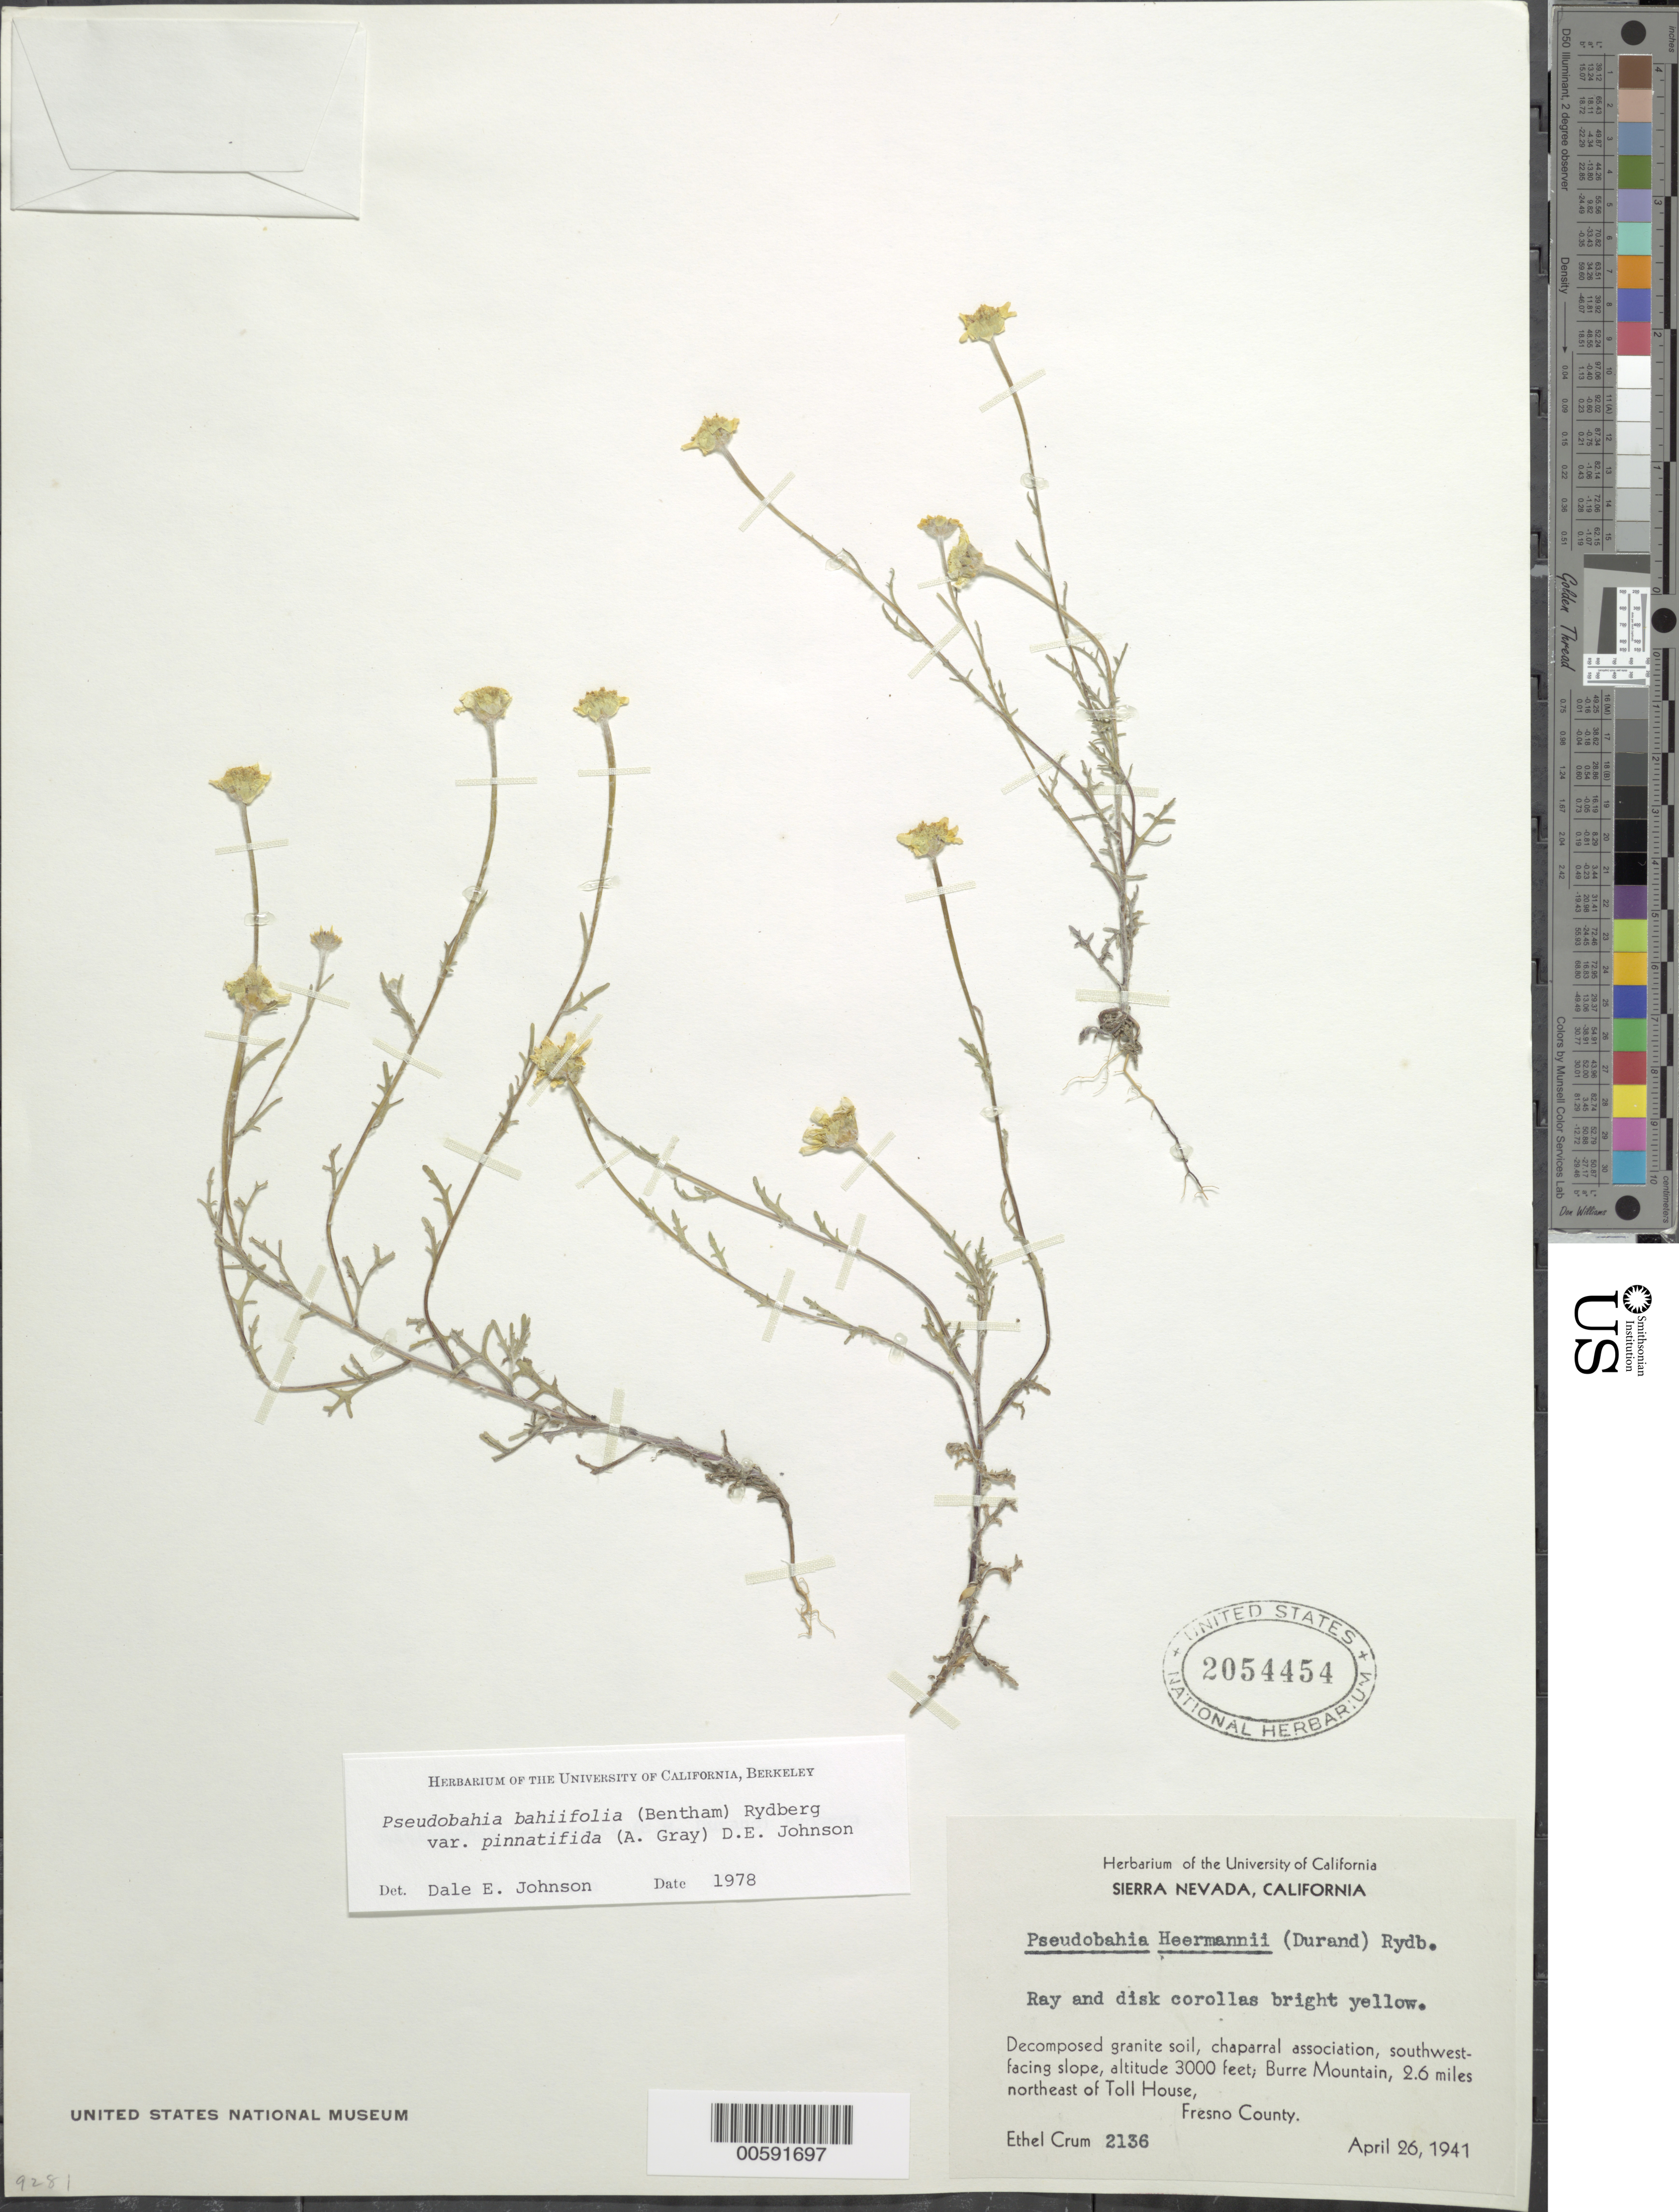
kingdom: Plantae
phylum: Tracheophyta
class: Magnoliopsida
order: Asterales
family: Asteraceae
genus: Pseudobahia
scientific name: Pseudobahia bahiifolia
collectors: E. Crum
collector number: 2136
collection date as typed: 26 Apr 1941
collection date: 1941-04-26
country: United States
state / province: California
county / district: Fresno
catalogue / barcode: US 2054454